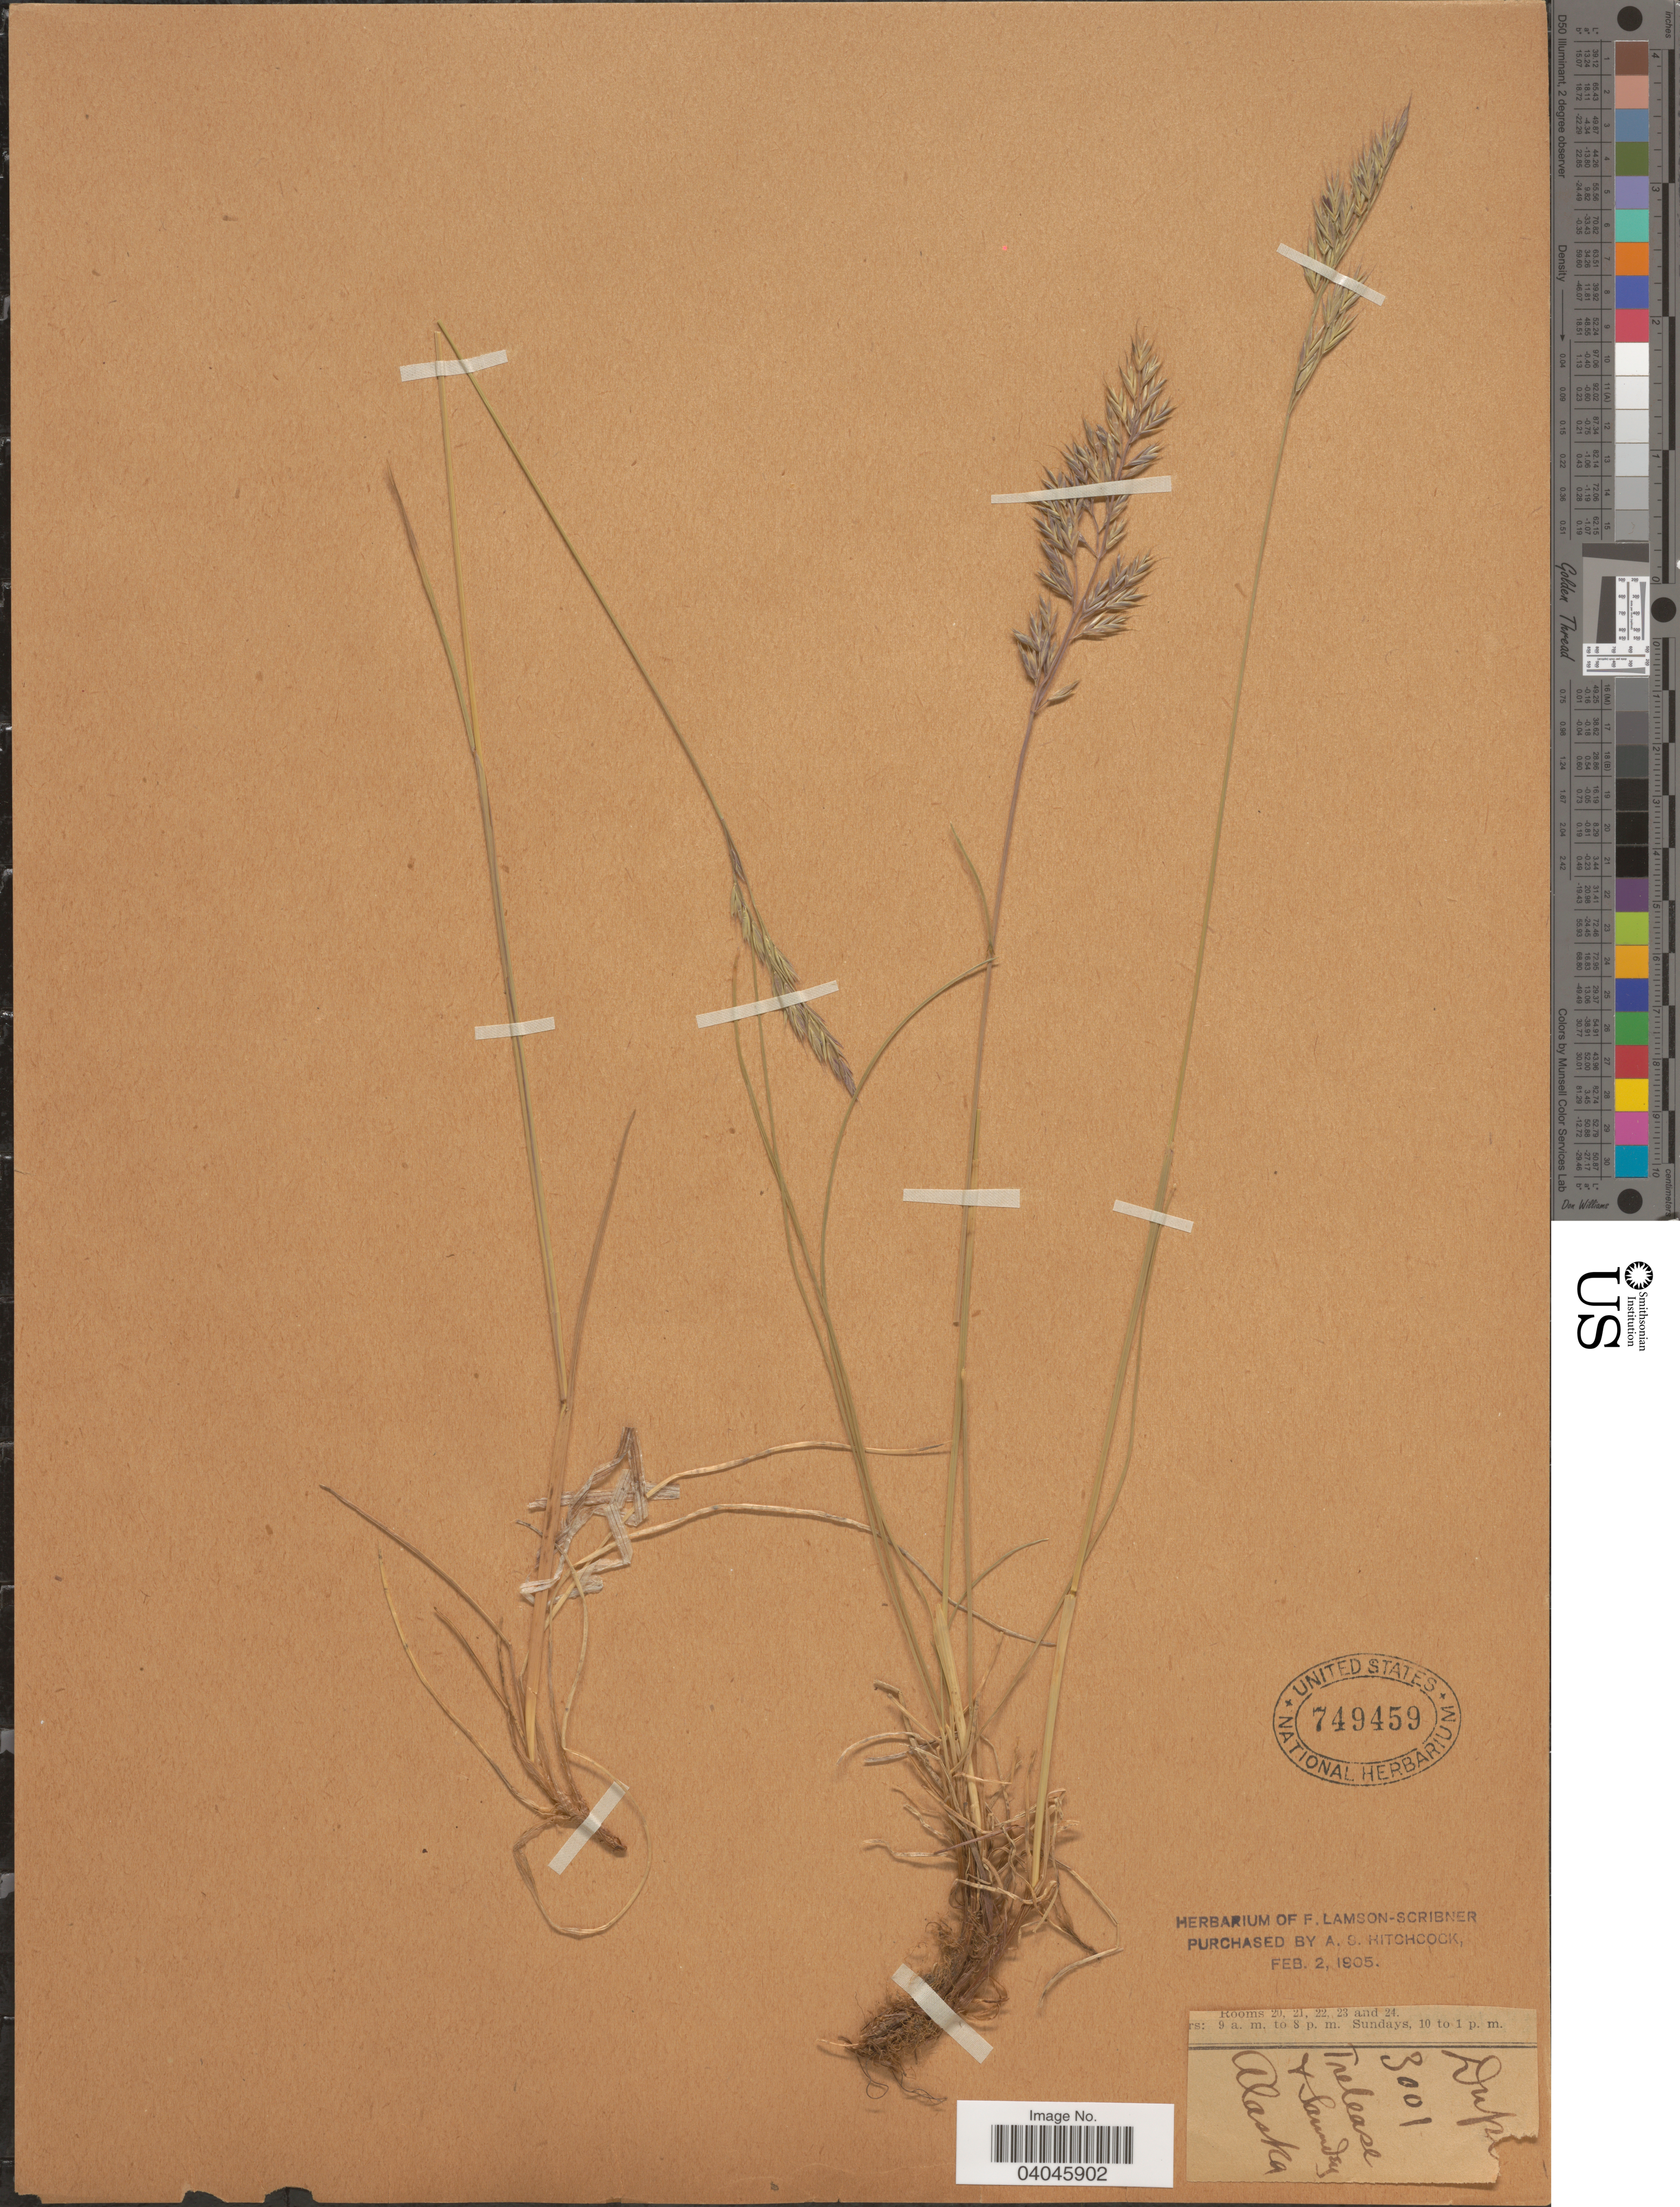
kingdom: Plantae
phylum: Tracheophyta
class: Liliopsida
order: Poales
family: Poaceae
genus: Festuca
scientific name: Festuca rubra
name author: L.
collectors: -- Trelease & -. Saunders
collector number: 3001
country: United States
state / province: Alaska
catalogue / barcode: US 749459